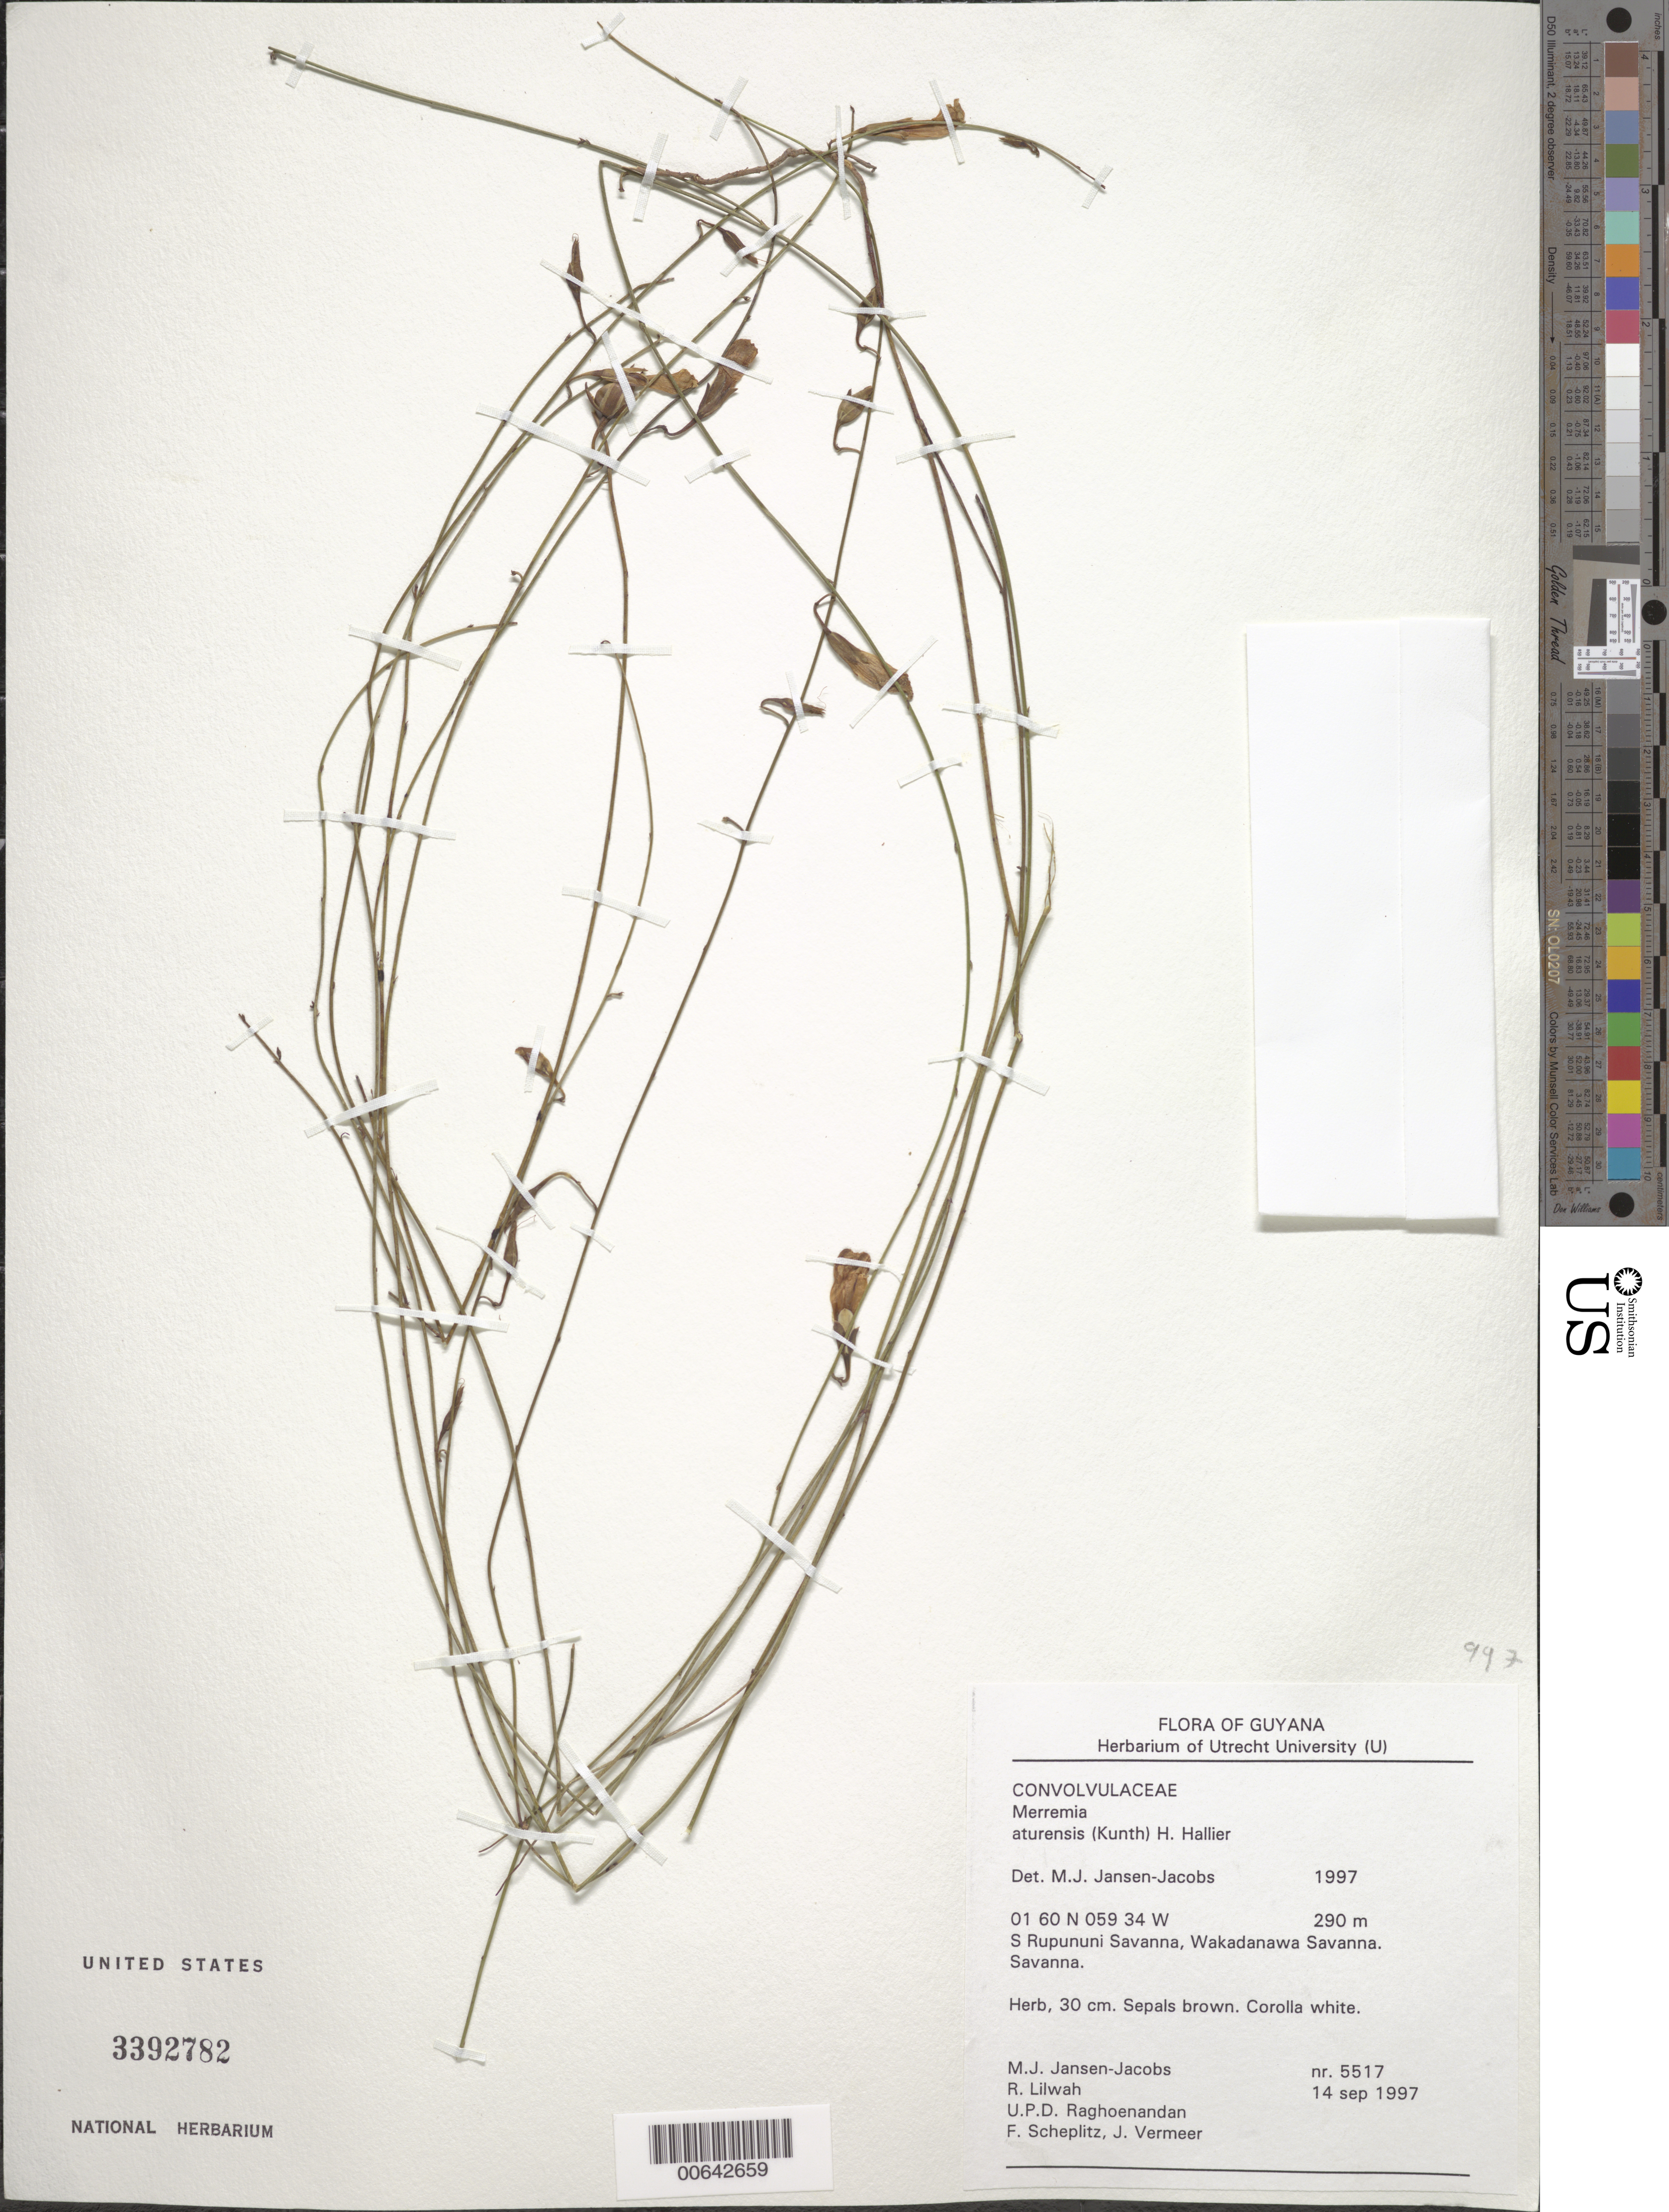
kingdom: Plantae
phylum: Tracheophyta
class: Magnoliopsida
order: Solanales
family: Convolvulaceae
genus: Distimake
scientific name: Distimake aturensis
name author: (Kunth) A. R. Simões & Staples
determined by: Strong, Mark T., (BOT), Smithsonian Institution - National Museum of Natural History (UNITED STATES)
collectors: M. J. Jansen-Jacobs, R. Lilwah, U. Raghoenandan, F. Scheplitz & J. Vermeer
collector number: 5517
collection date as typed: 14-Sep-97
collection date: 1997-09-14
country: Guyana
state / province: U. Takutu-U. Essequibo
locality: S. Rupununi savanna, Wakadanawa Savanna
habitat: Savanna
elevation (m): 290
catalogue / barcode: US 3392782